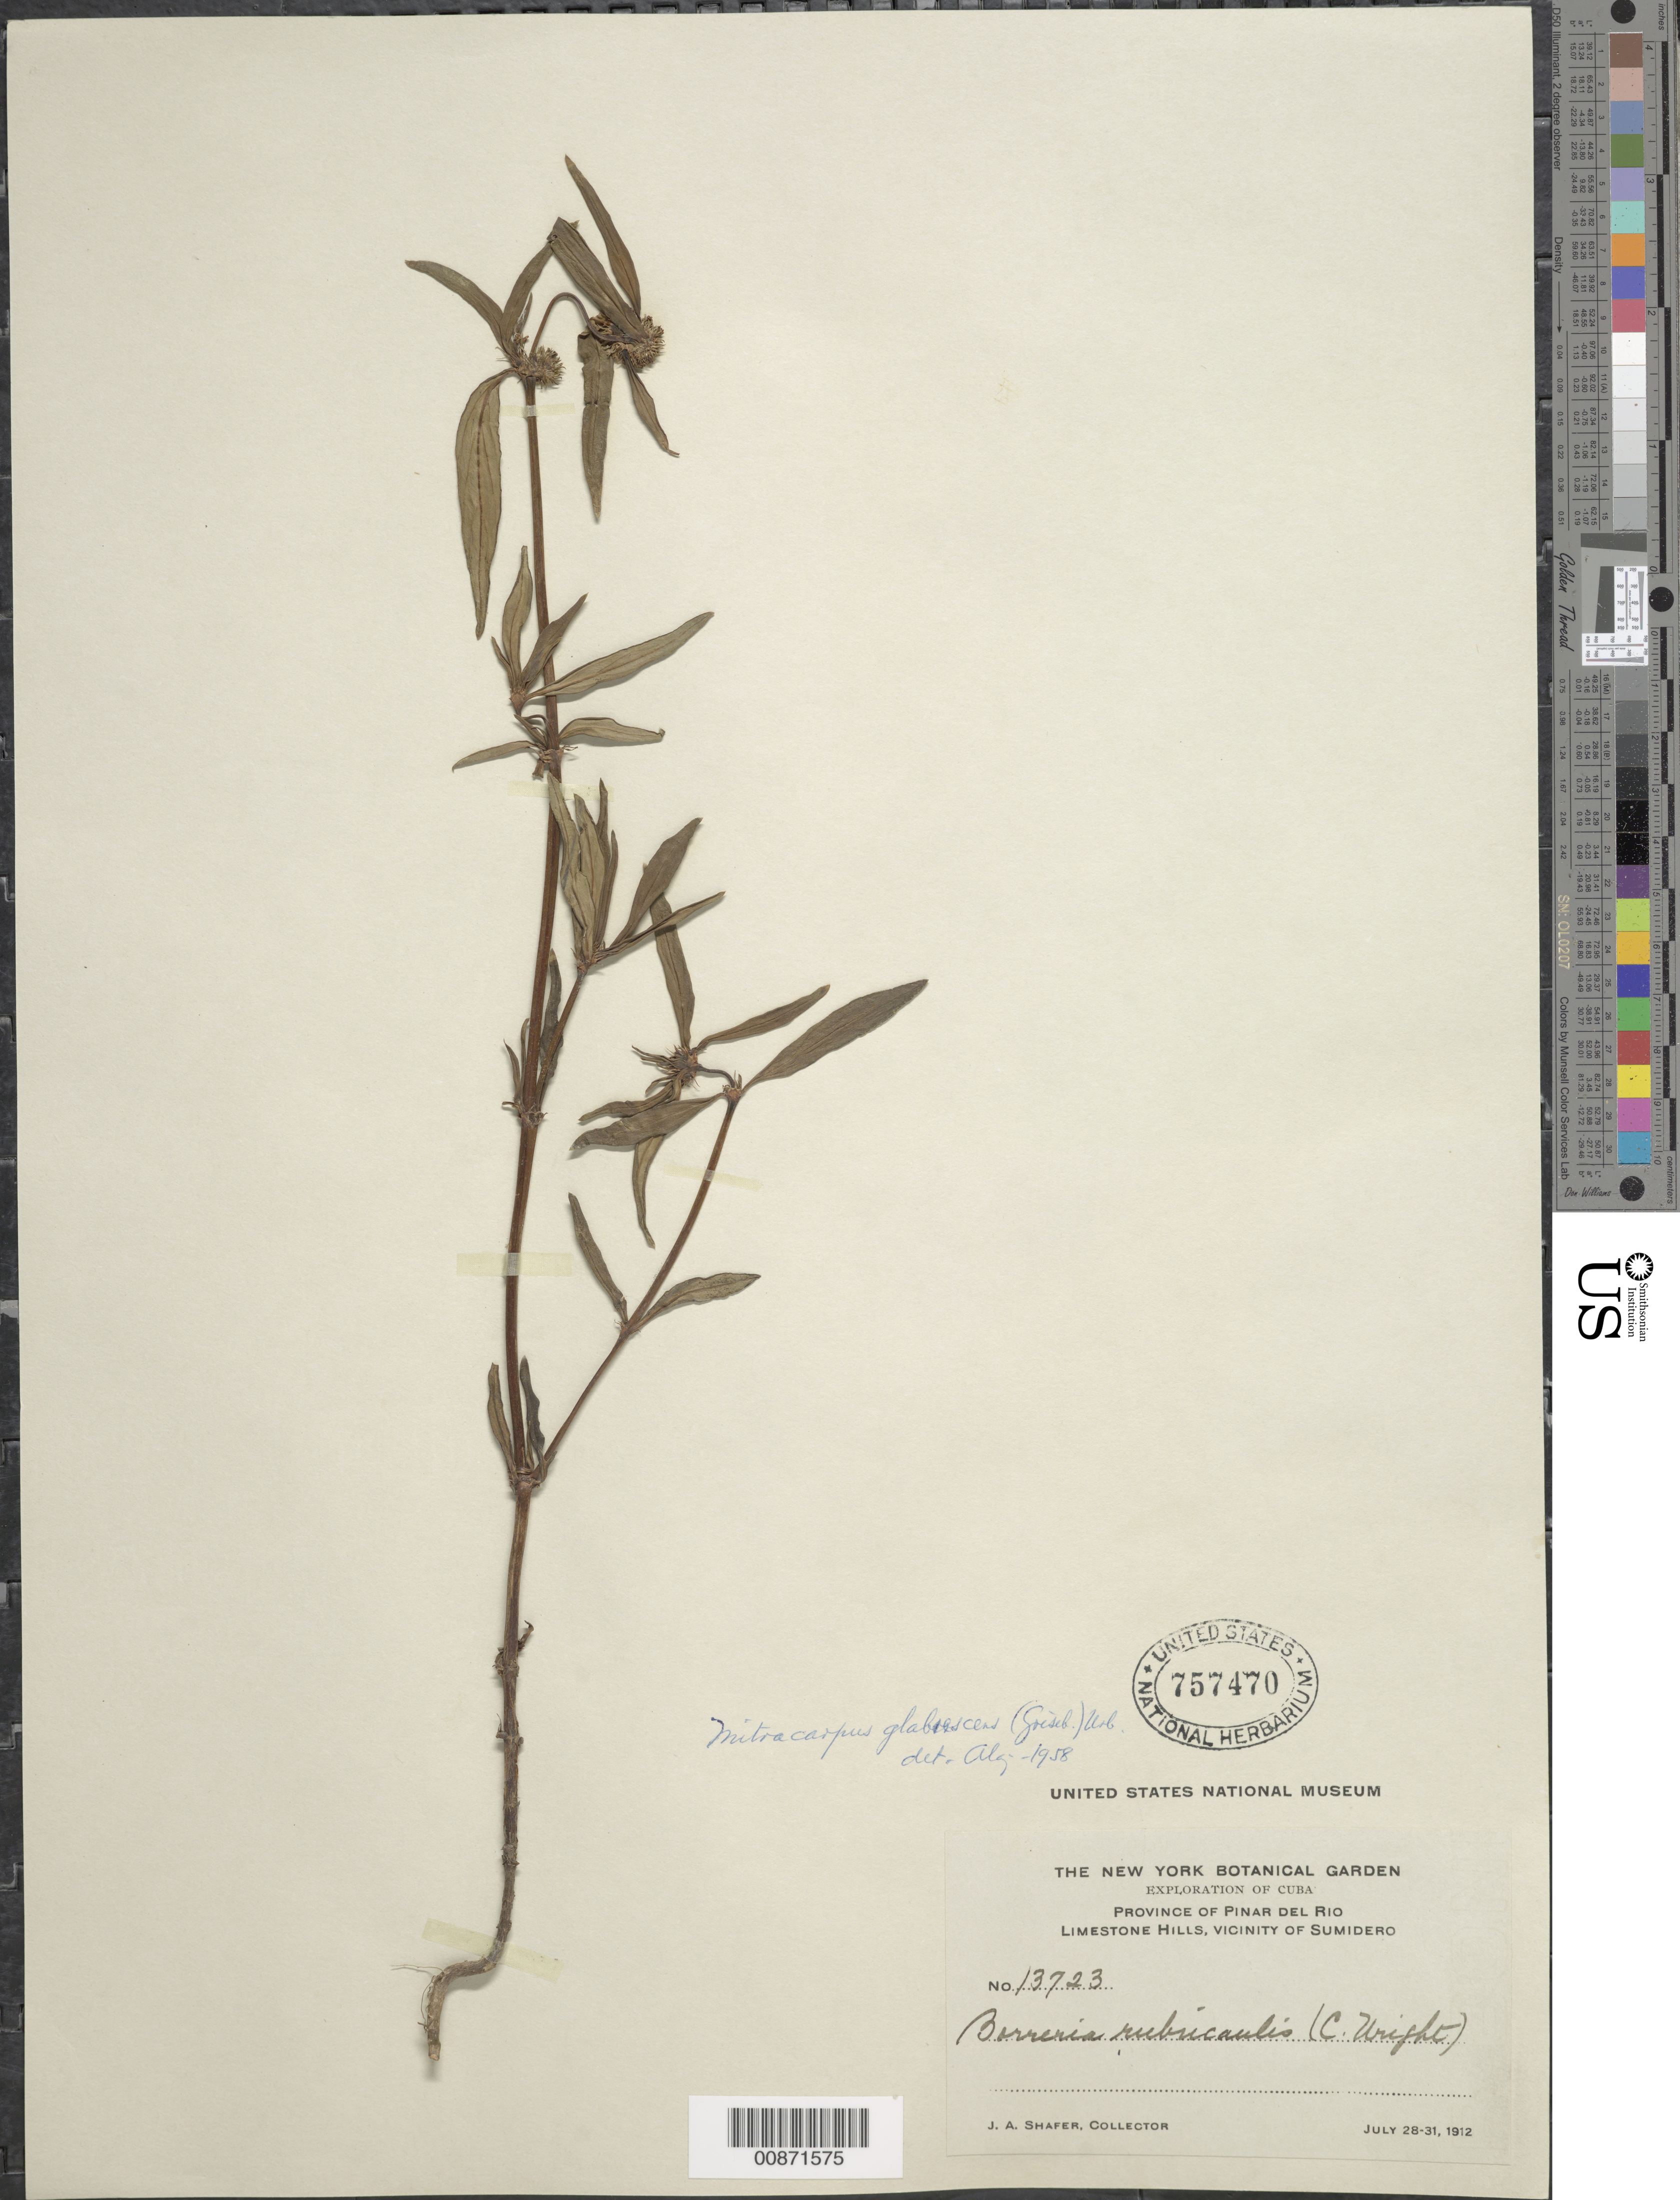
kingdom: Plantae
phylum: Tracheophyta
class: Magnoliopsida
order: Gentianales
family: Rubiaceae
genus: Mitracarpus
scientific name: Mitracarpus rhadinophyllus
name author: (B.L. Rob.) L.O. Williams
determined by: Liogier, Alain H.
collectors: J. A. Shafer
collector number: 13723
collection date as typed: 28 Jul 1912 to 31 Jul 1912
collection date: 1912-07-28/1912-07-31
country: Cuba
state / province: Pinar del Río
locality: Hills, vicinity of Sumidero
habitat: Limestone hills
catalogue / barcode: US 757470